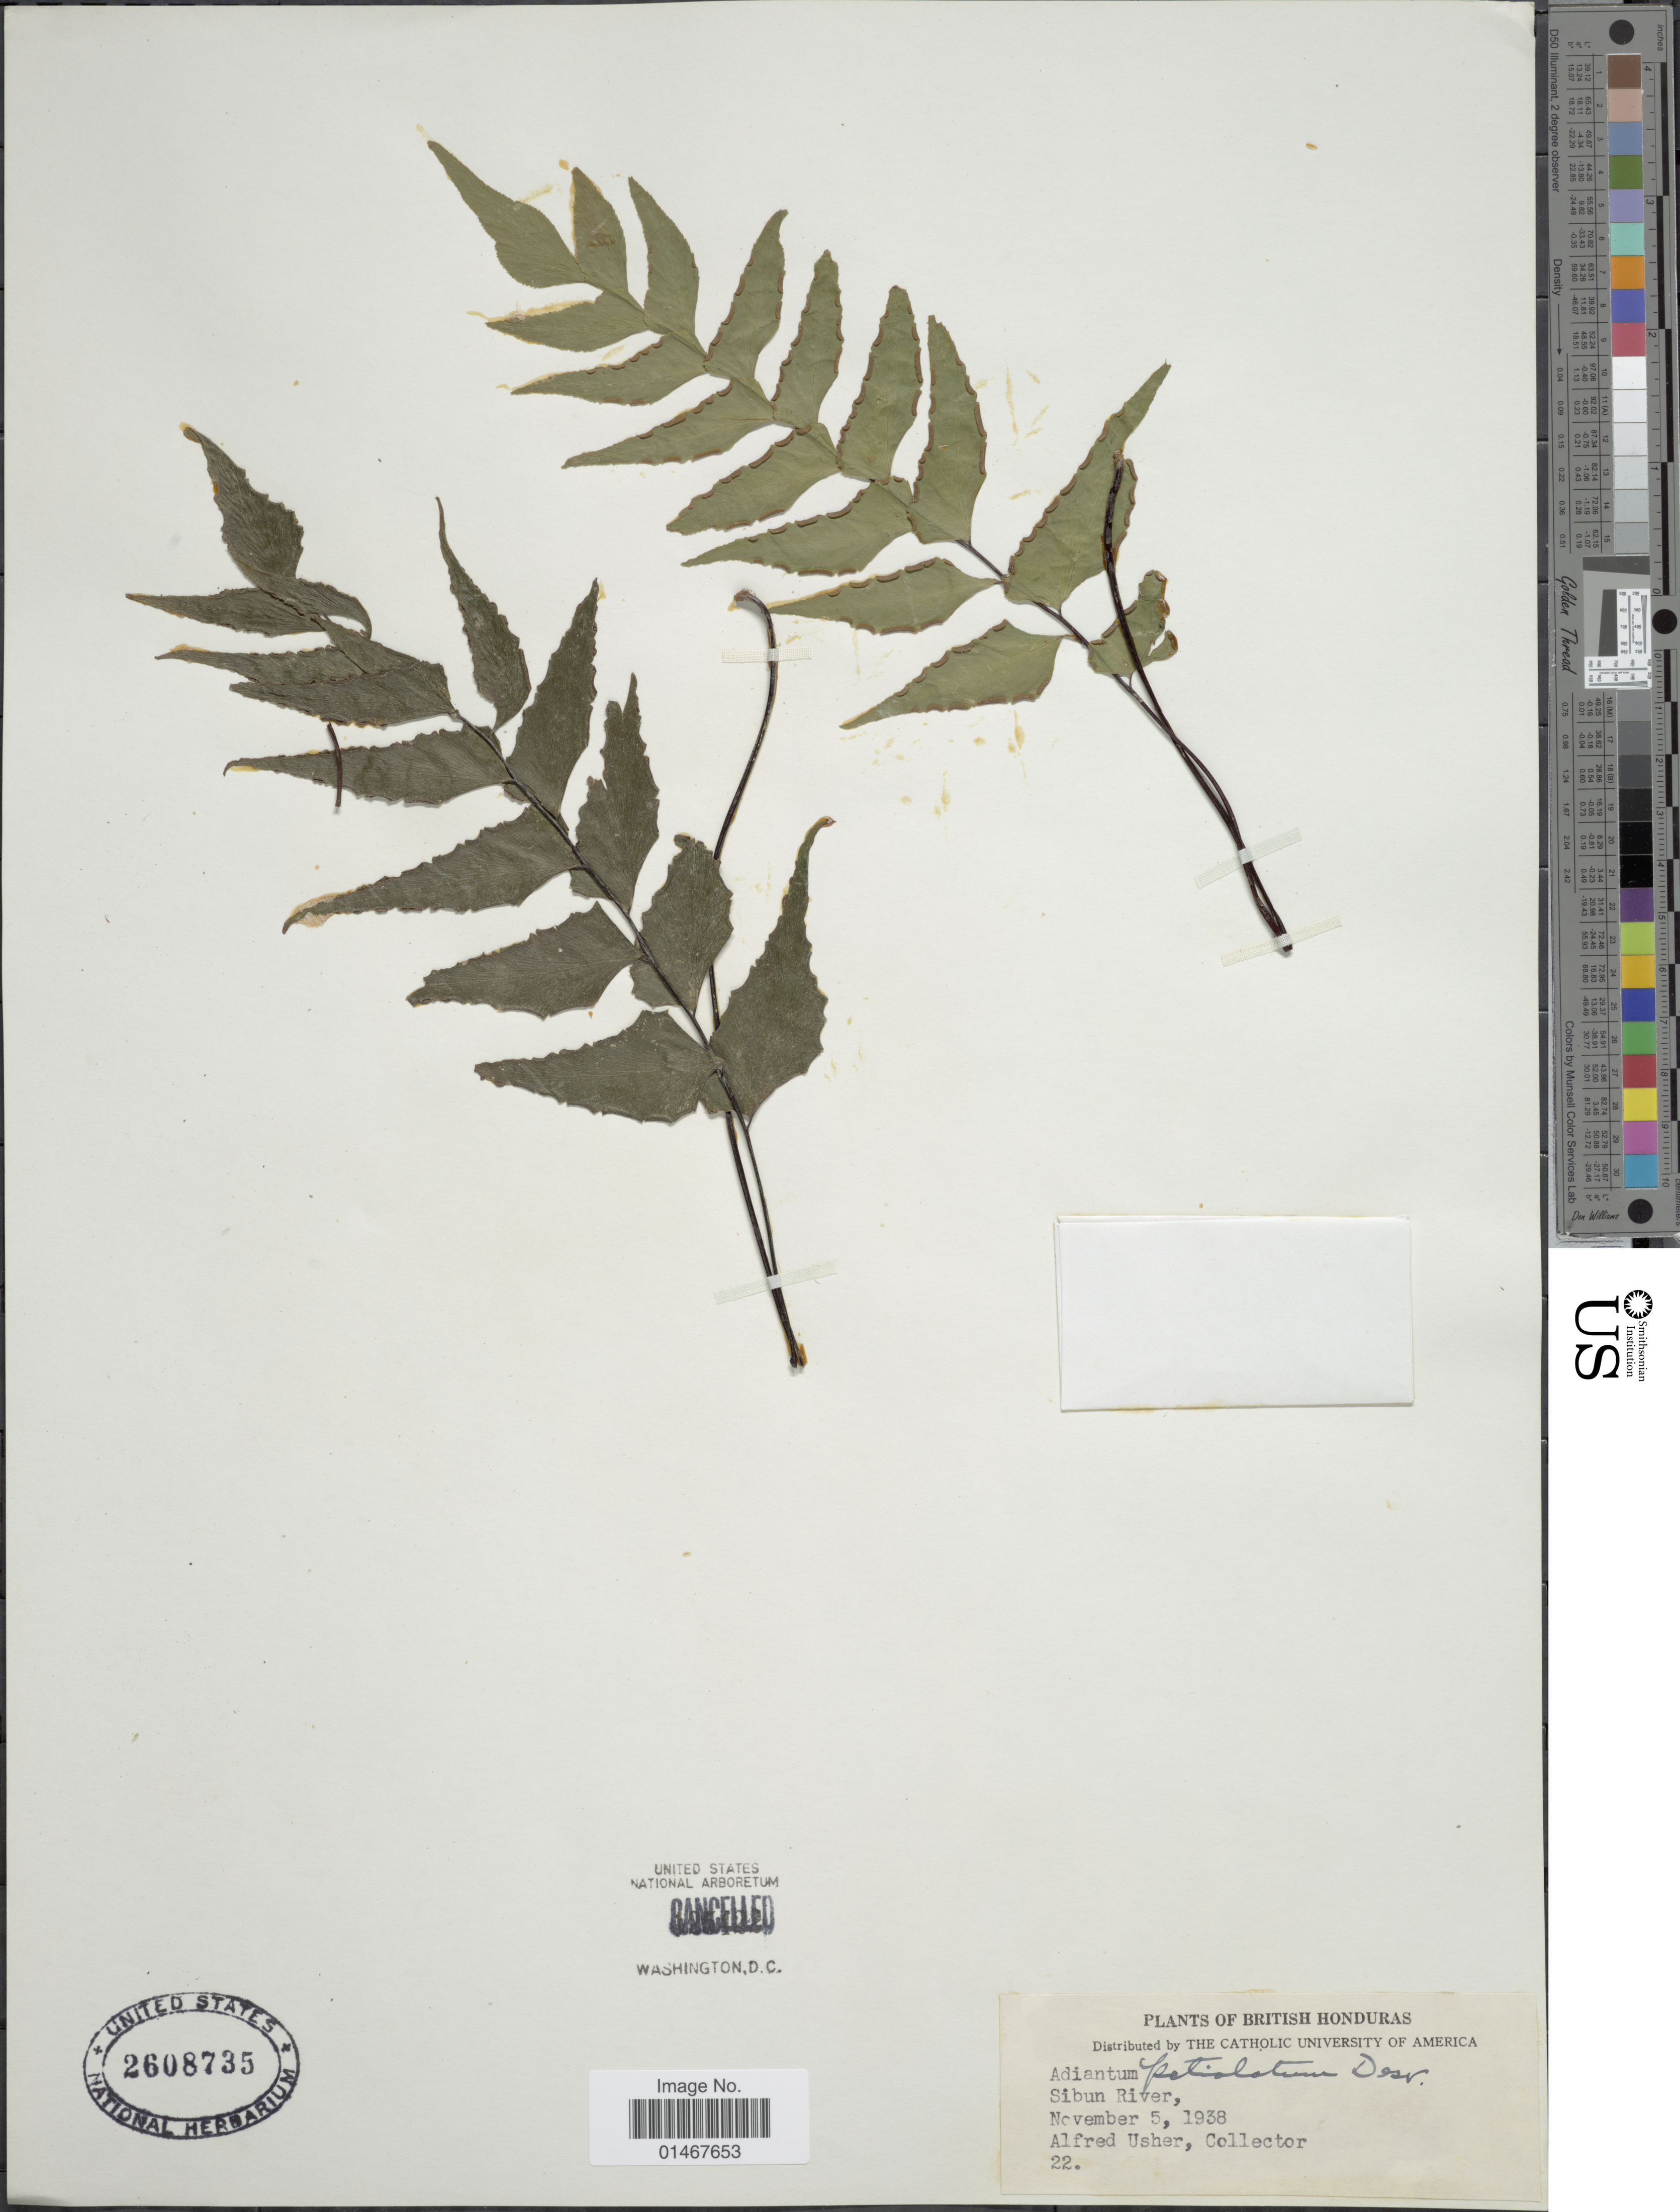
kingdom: Plantae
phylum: Tracheophyta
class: Polypodiopsida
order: Polypodiales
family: Pteridaceae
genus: Adiantum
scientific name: Adiantum petiolatum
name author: Desv.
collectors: A. Usher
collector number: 22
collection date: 1938-11-05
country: Belize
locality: British Honduras: Sibun River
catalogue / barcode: US 2608735